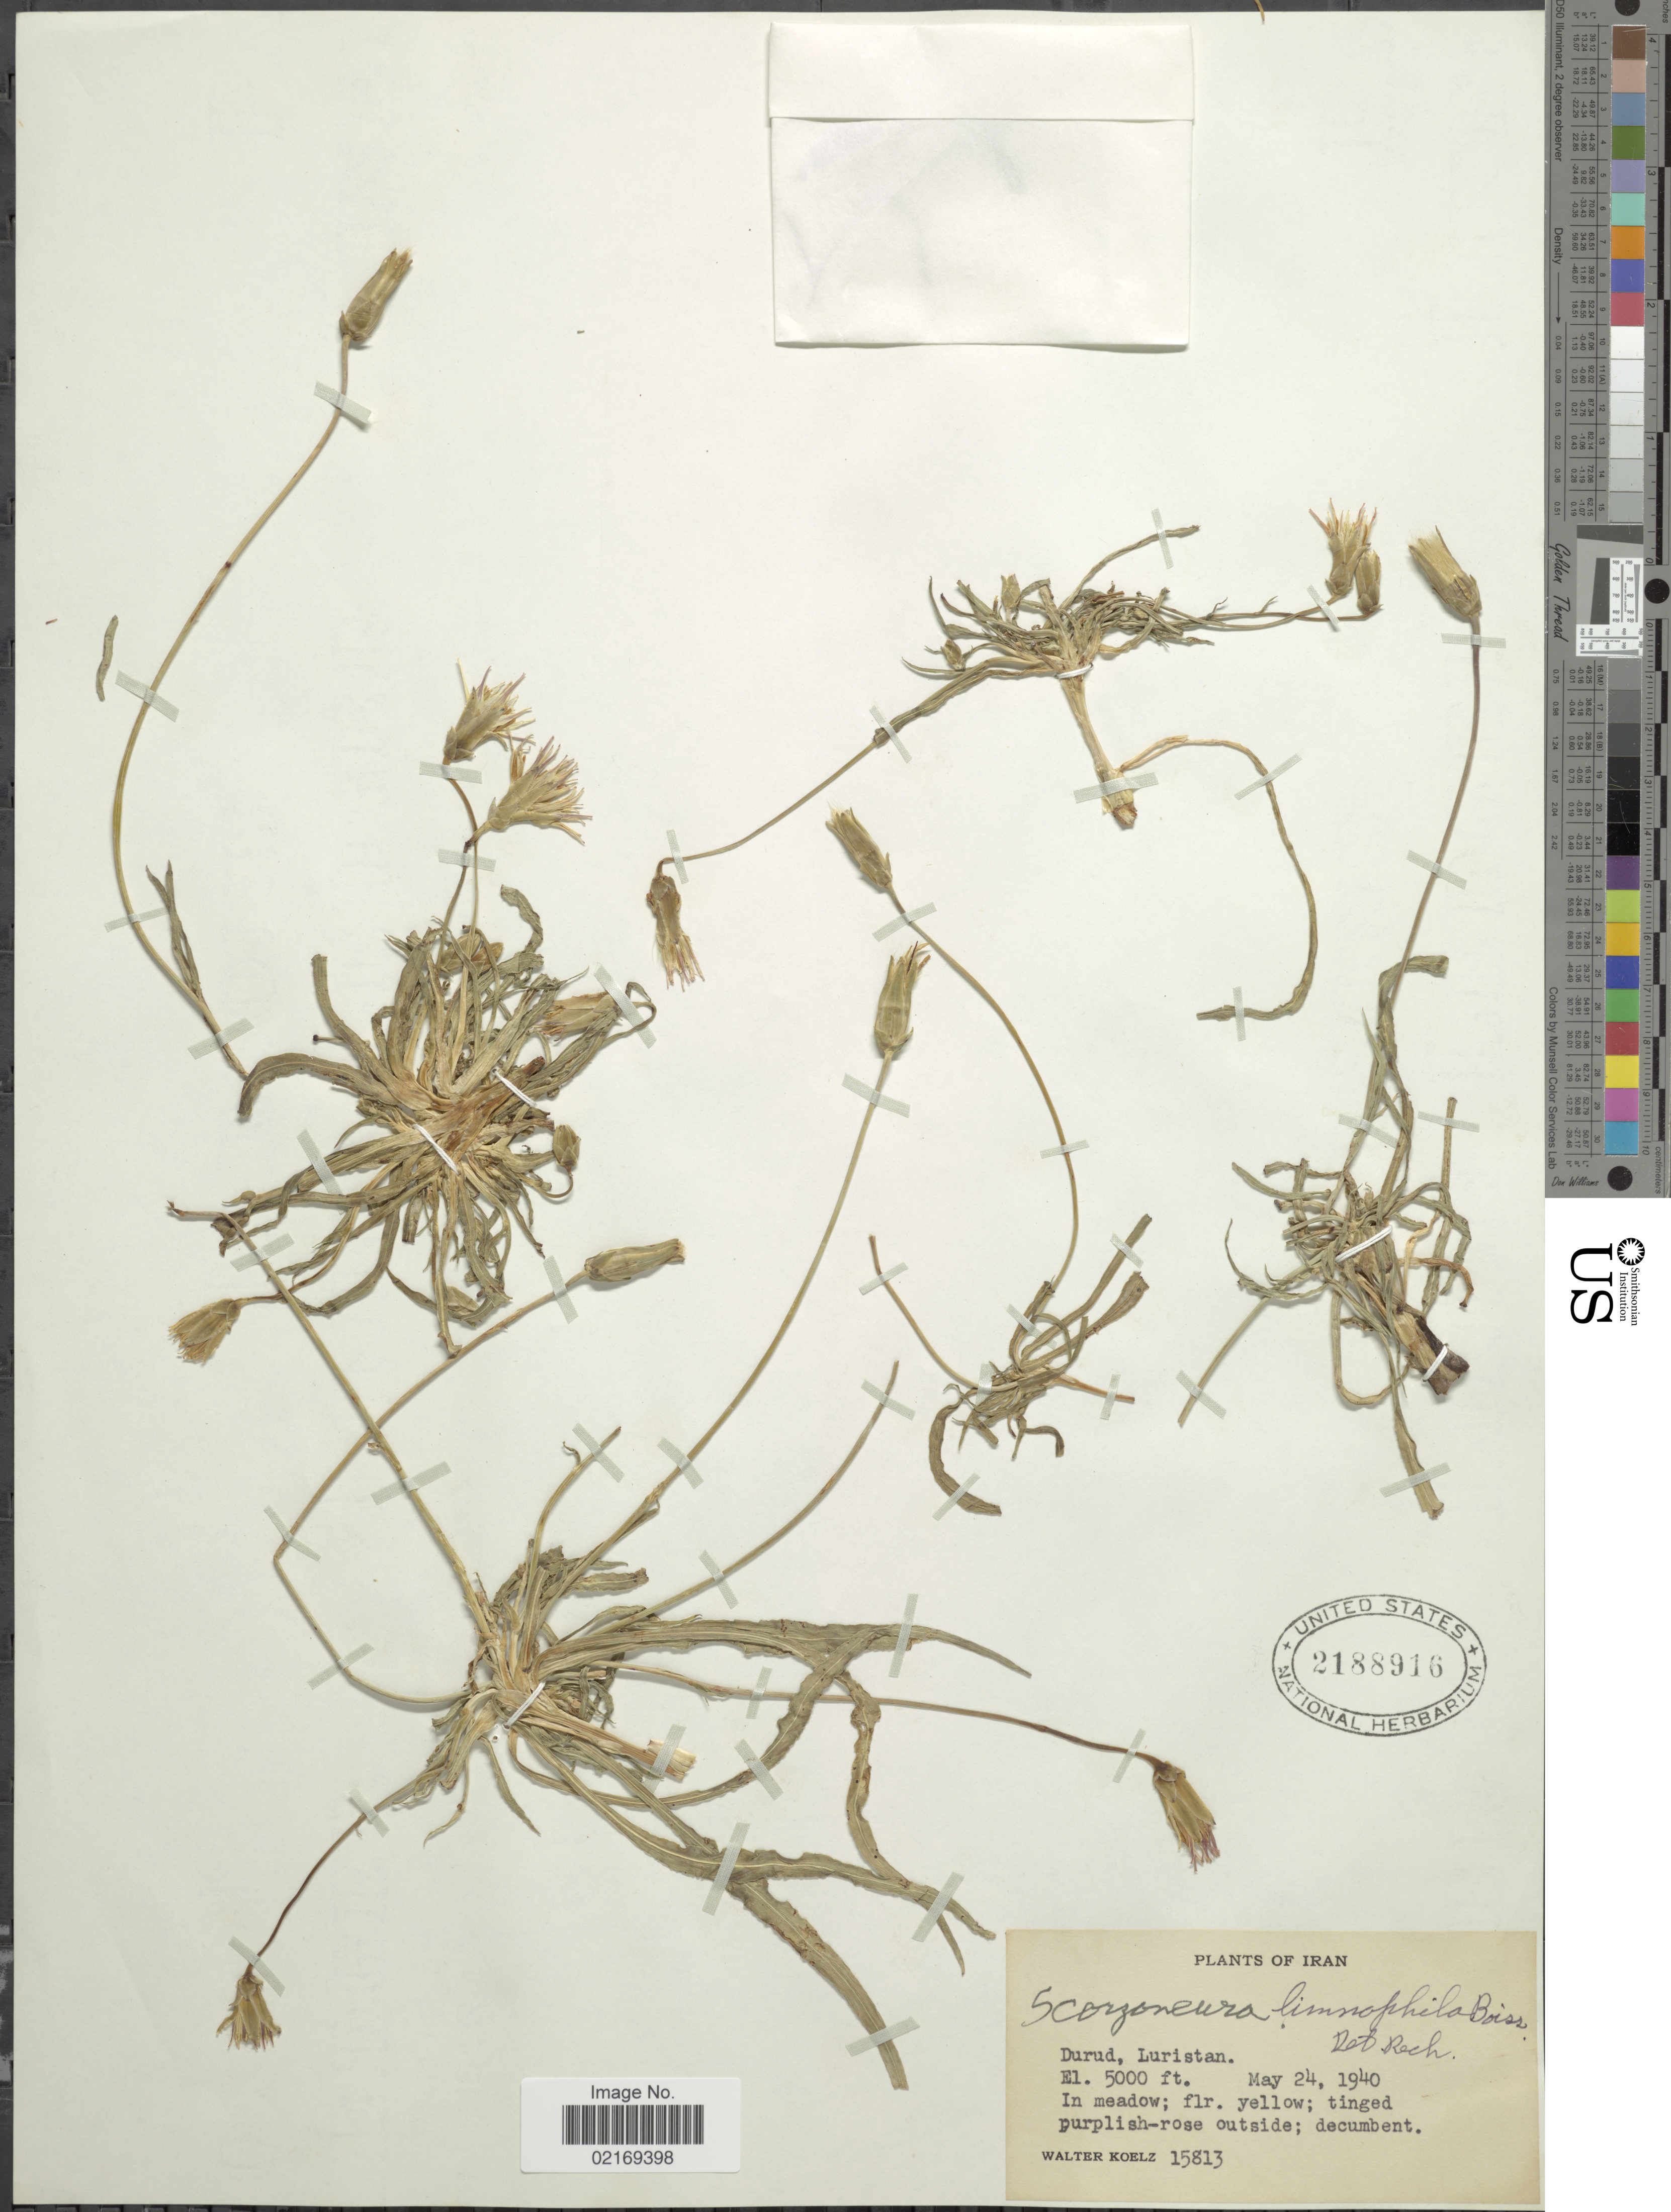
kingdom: Plantae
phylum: Tracheophyta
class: Magnoliopsida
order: Asterales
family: Asteraceae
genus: Scorzonera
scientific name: Scorzonera limnophila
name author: Boiss.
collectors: W. N. Koelz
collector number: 15813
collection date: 1940-05-24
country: Iran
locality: Durud, Luristan.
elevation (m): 1524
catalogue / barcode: US 2188916